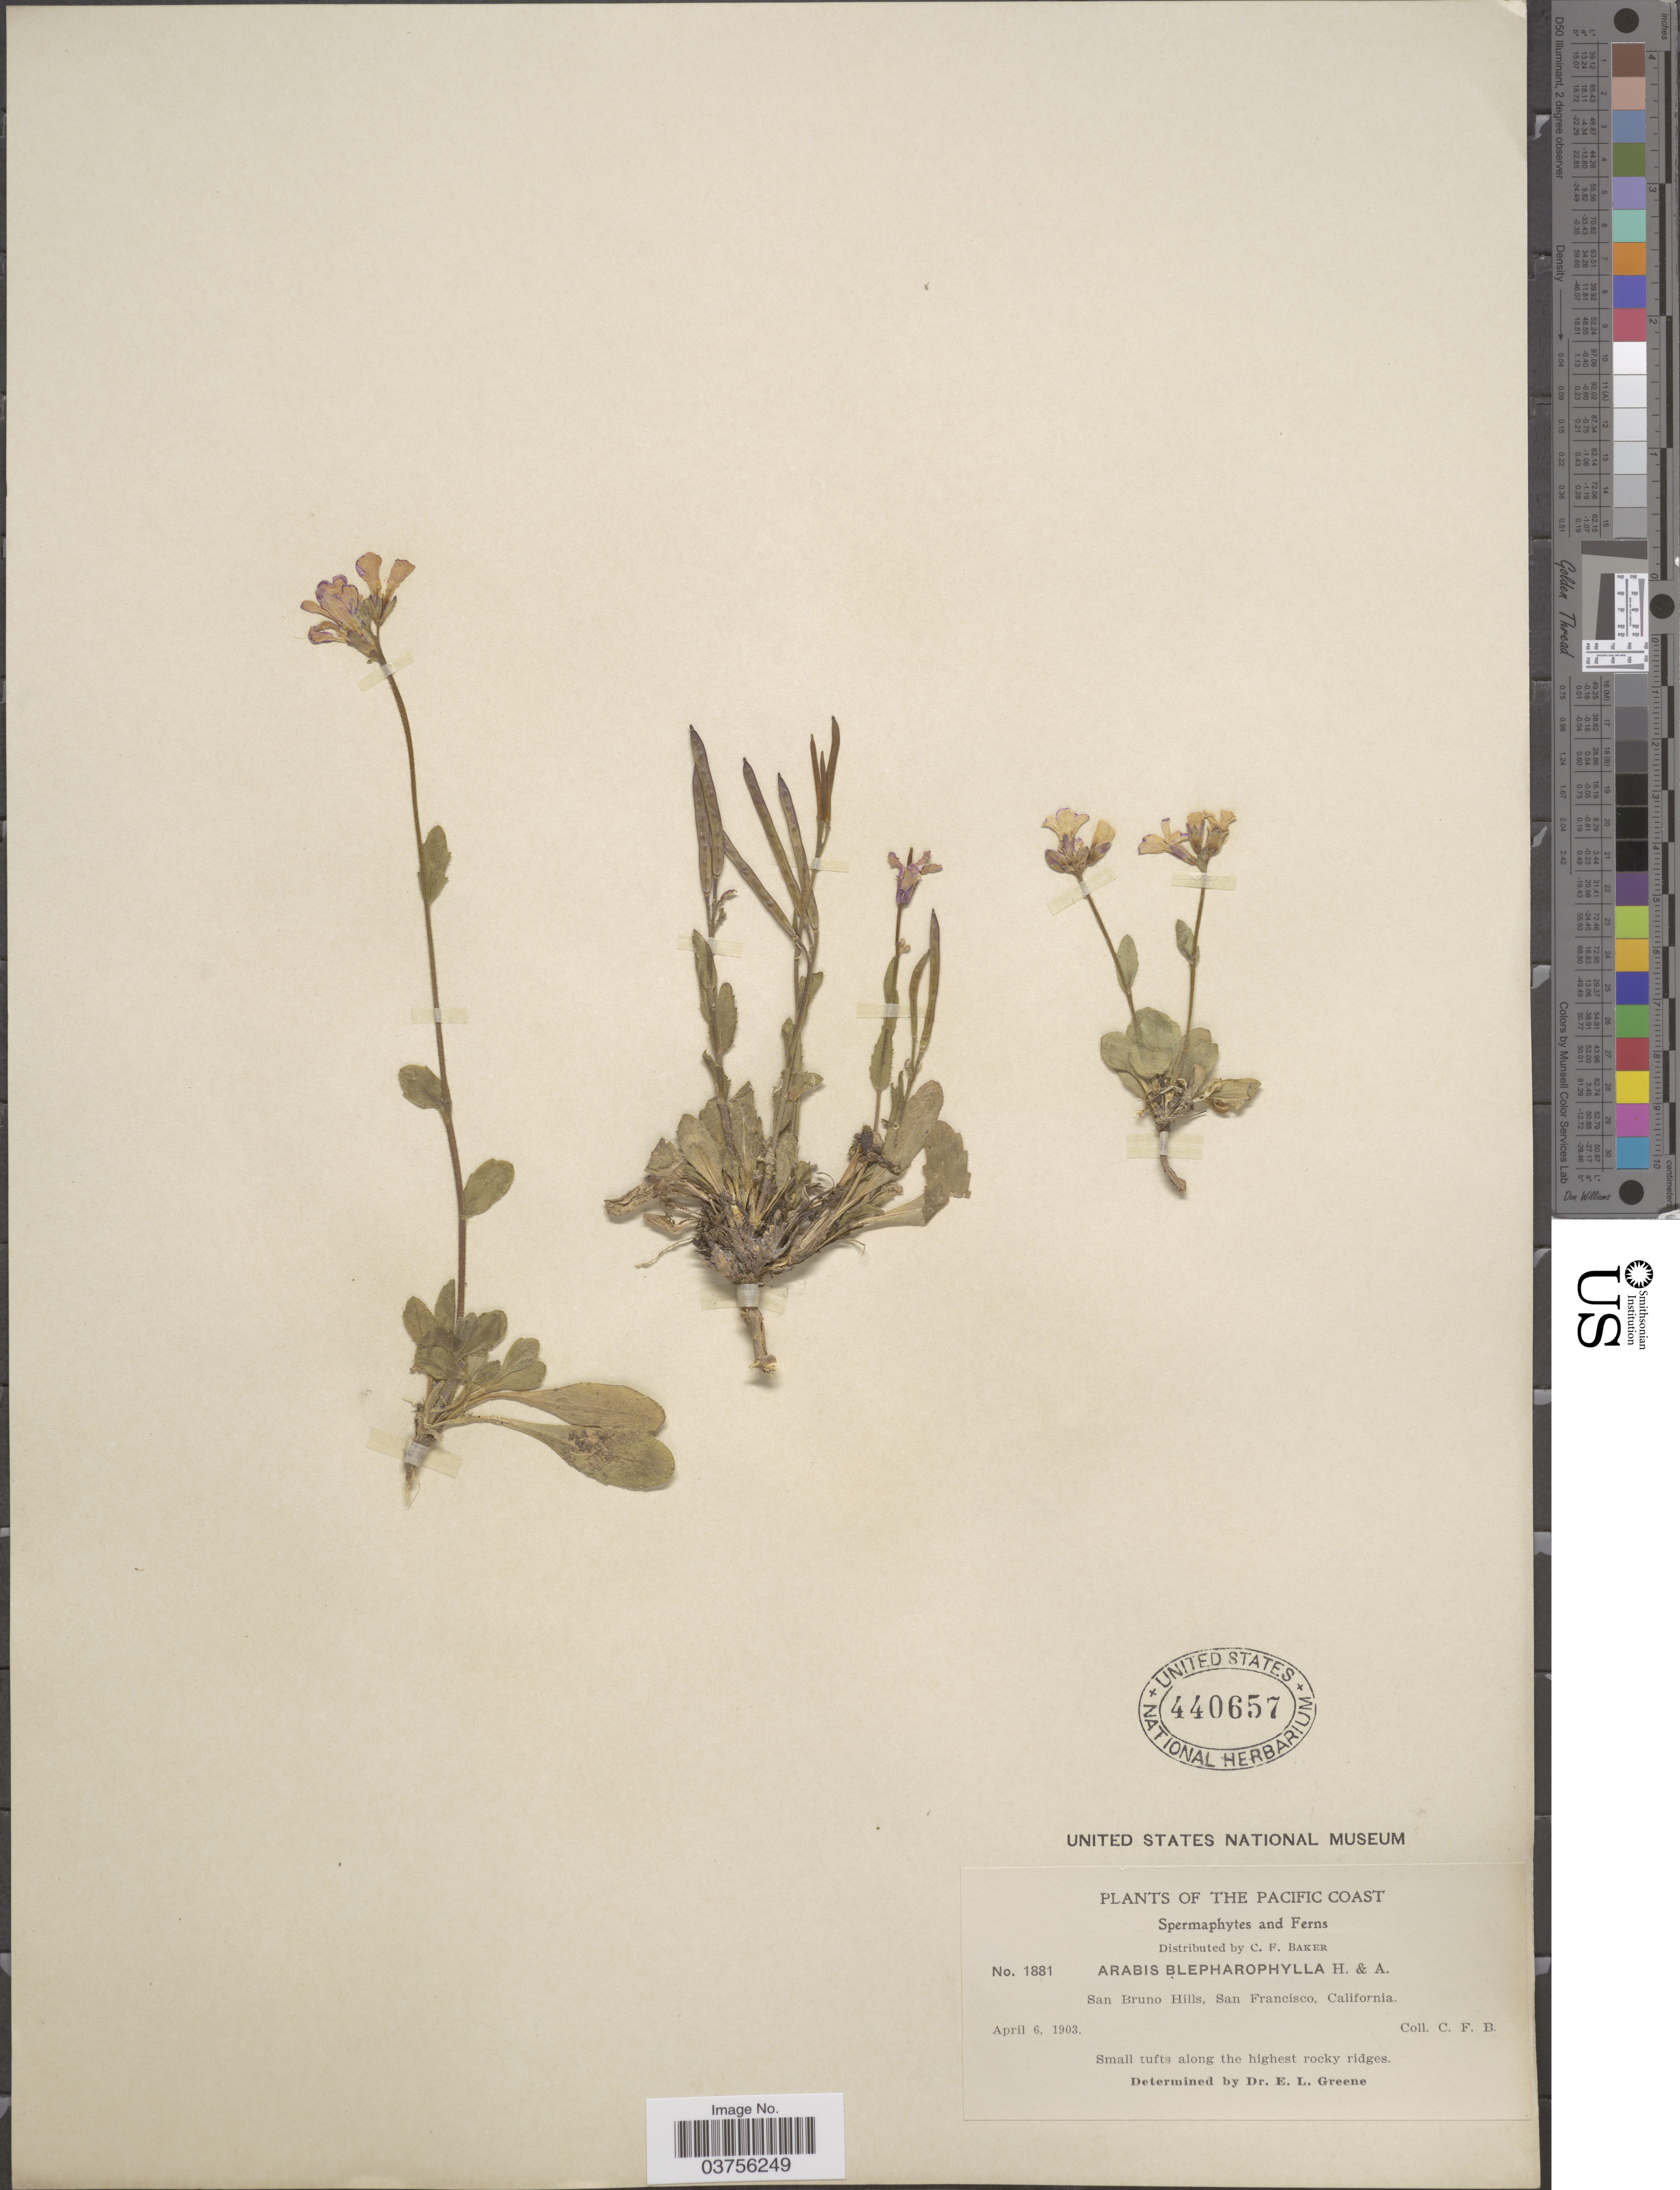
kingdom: Plantae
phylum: Tracheophyta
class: Magnoliopsida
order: Brassicales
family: Brassicaceae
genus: Arabis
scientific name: Arabis blepharophylla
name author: Hook. & Arn.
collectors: C. F. Baker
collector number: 1881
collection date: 1903-04-06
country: United States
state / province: California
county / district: San Francisco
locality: The Pacific Coast. San Bruno Hills, San Francisco.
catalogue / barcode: US 440657